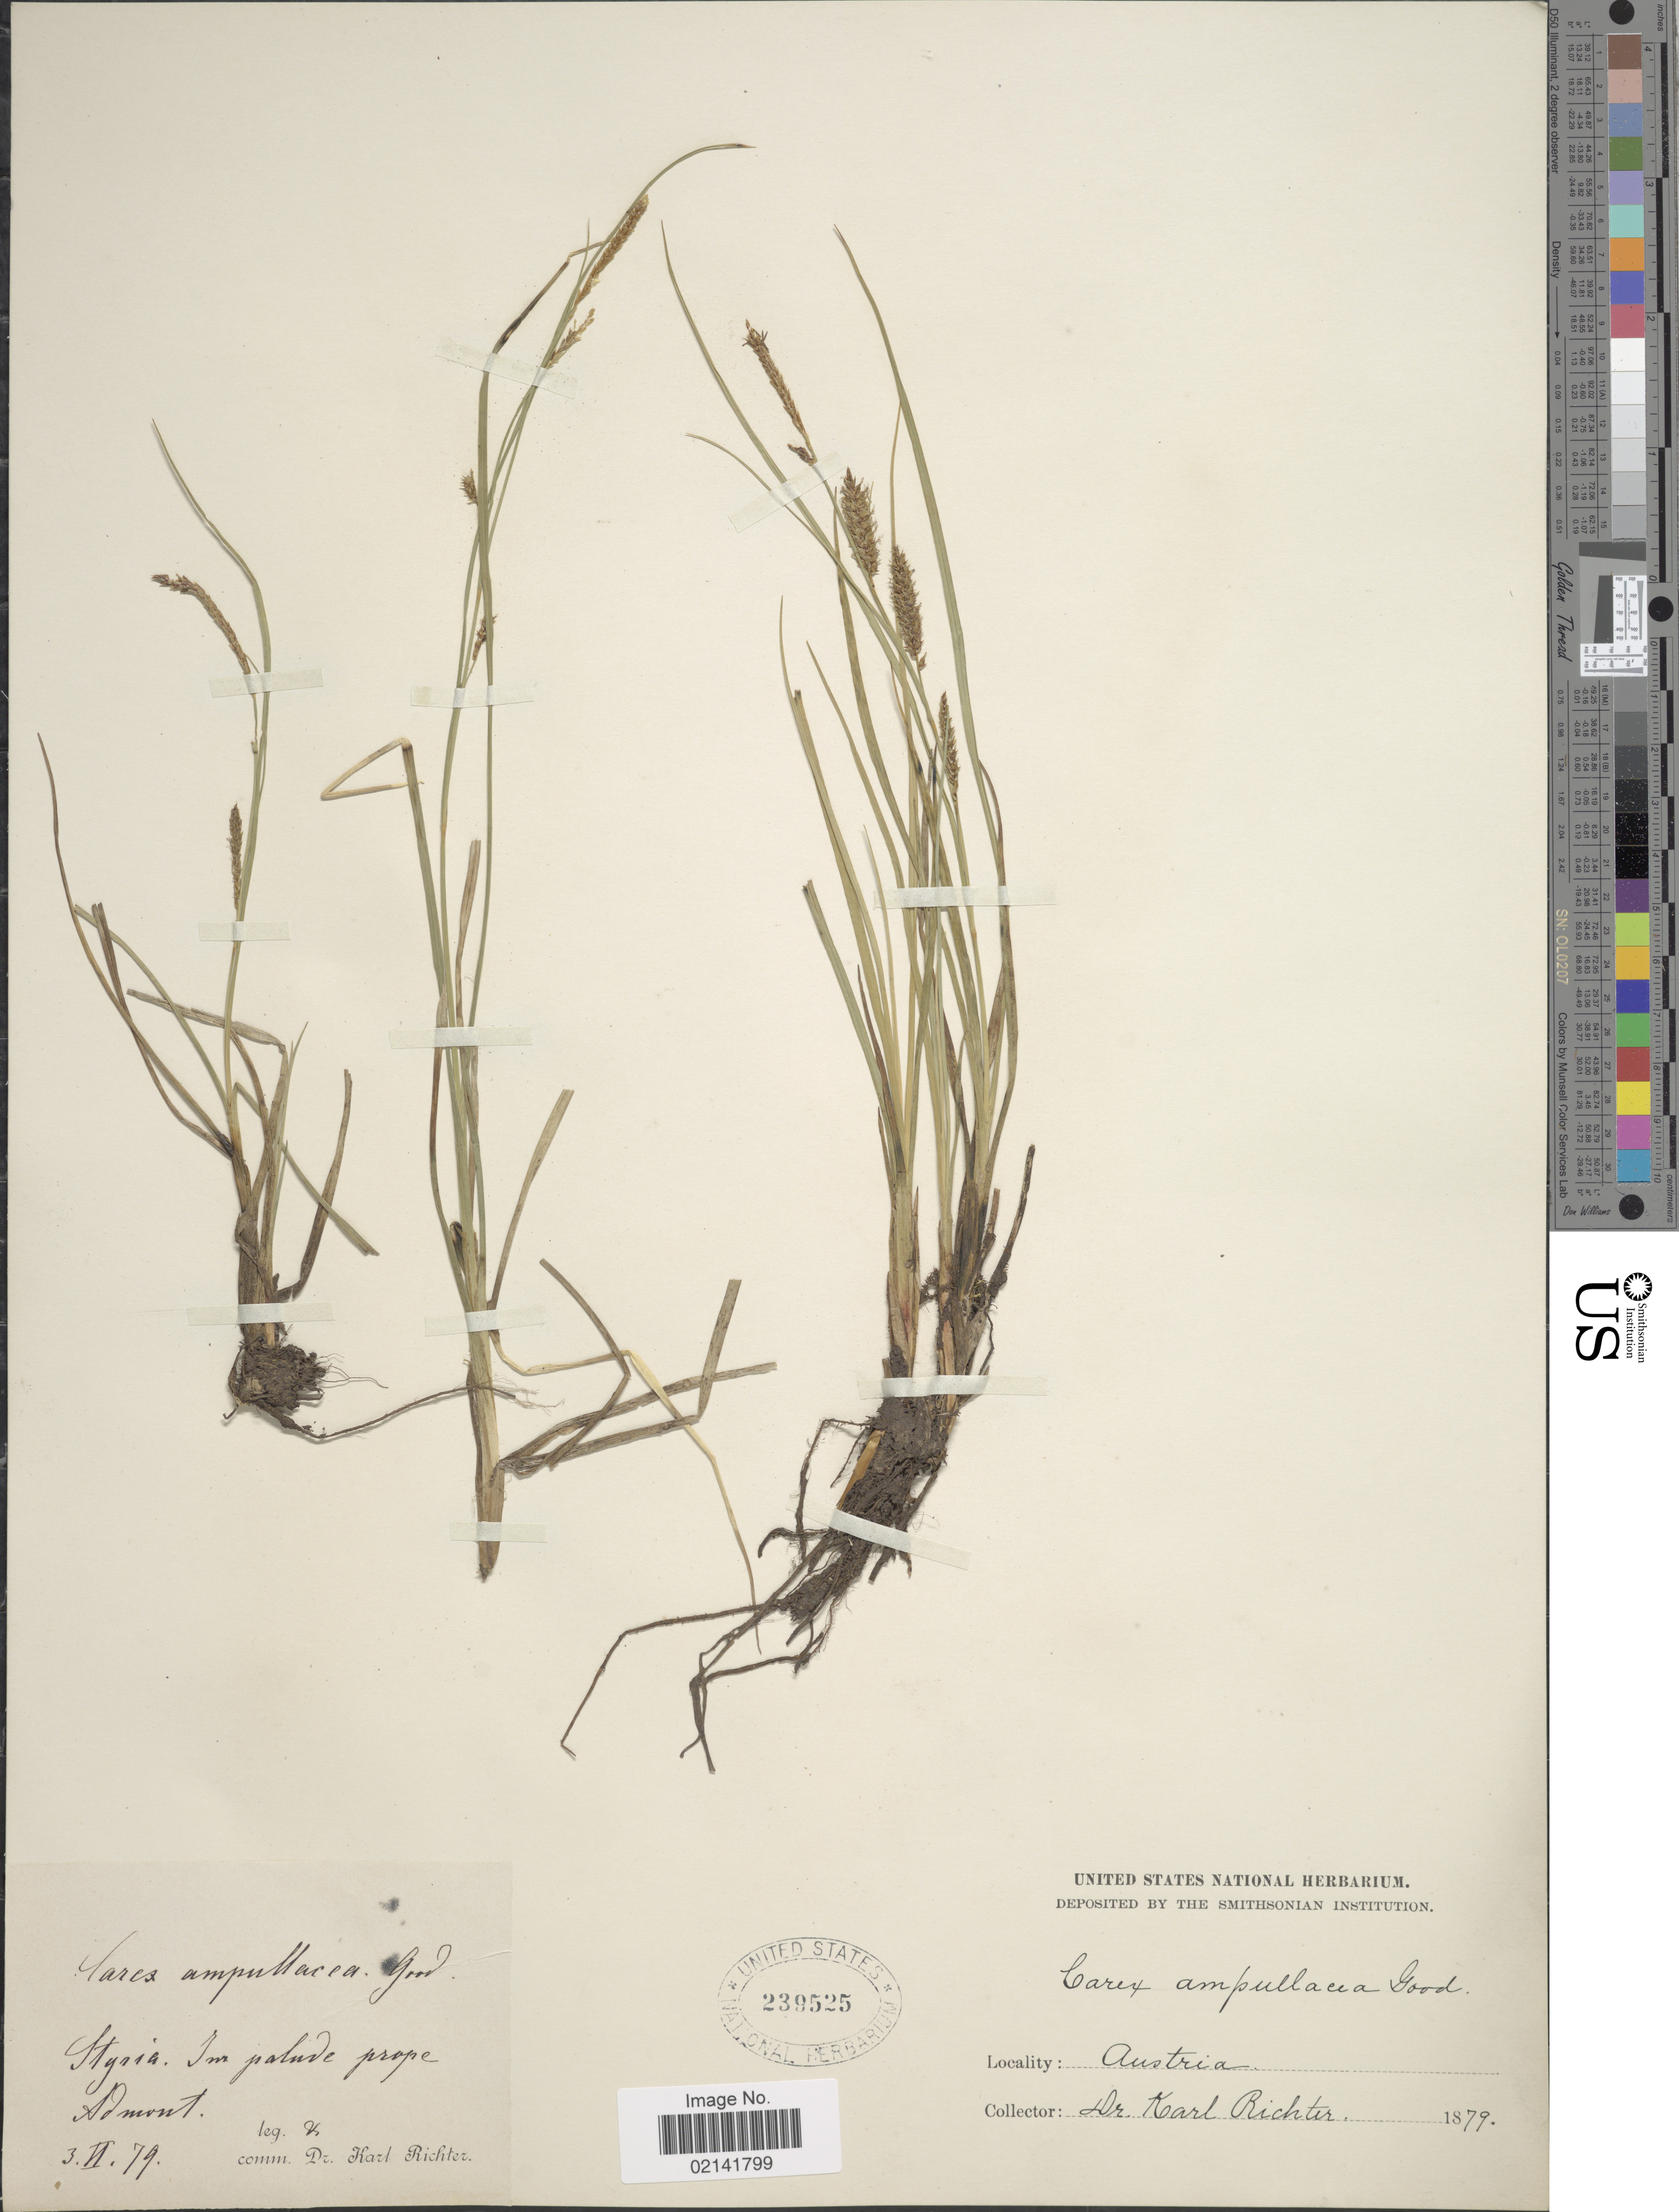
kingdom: Plantae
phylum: Tracheophyta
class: Liliopsida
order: Poales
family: Cyperaceae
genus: Carex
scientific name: Carex rostrata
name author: Stokes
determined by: Strong, Mark T., (BOT), Smithsonian Institution - National Museum of Natural History (UNITED STATES)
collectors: K. Richter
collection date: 1879-06-03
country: Austria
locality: Styria. Im palude prope Admont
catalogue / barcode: US 239525